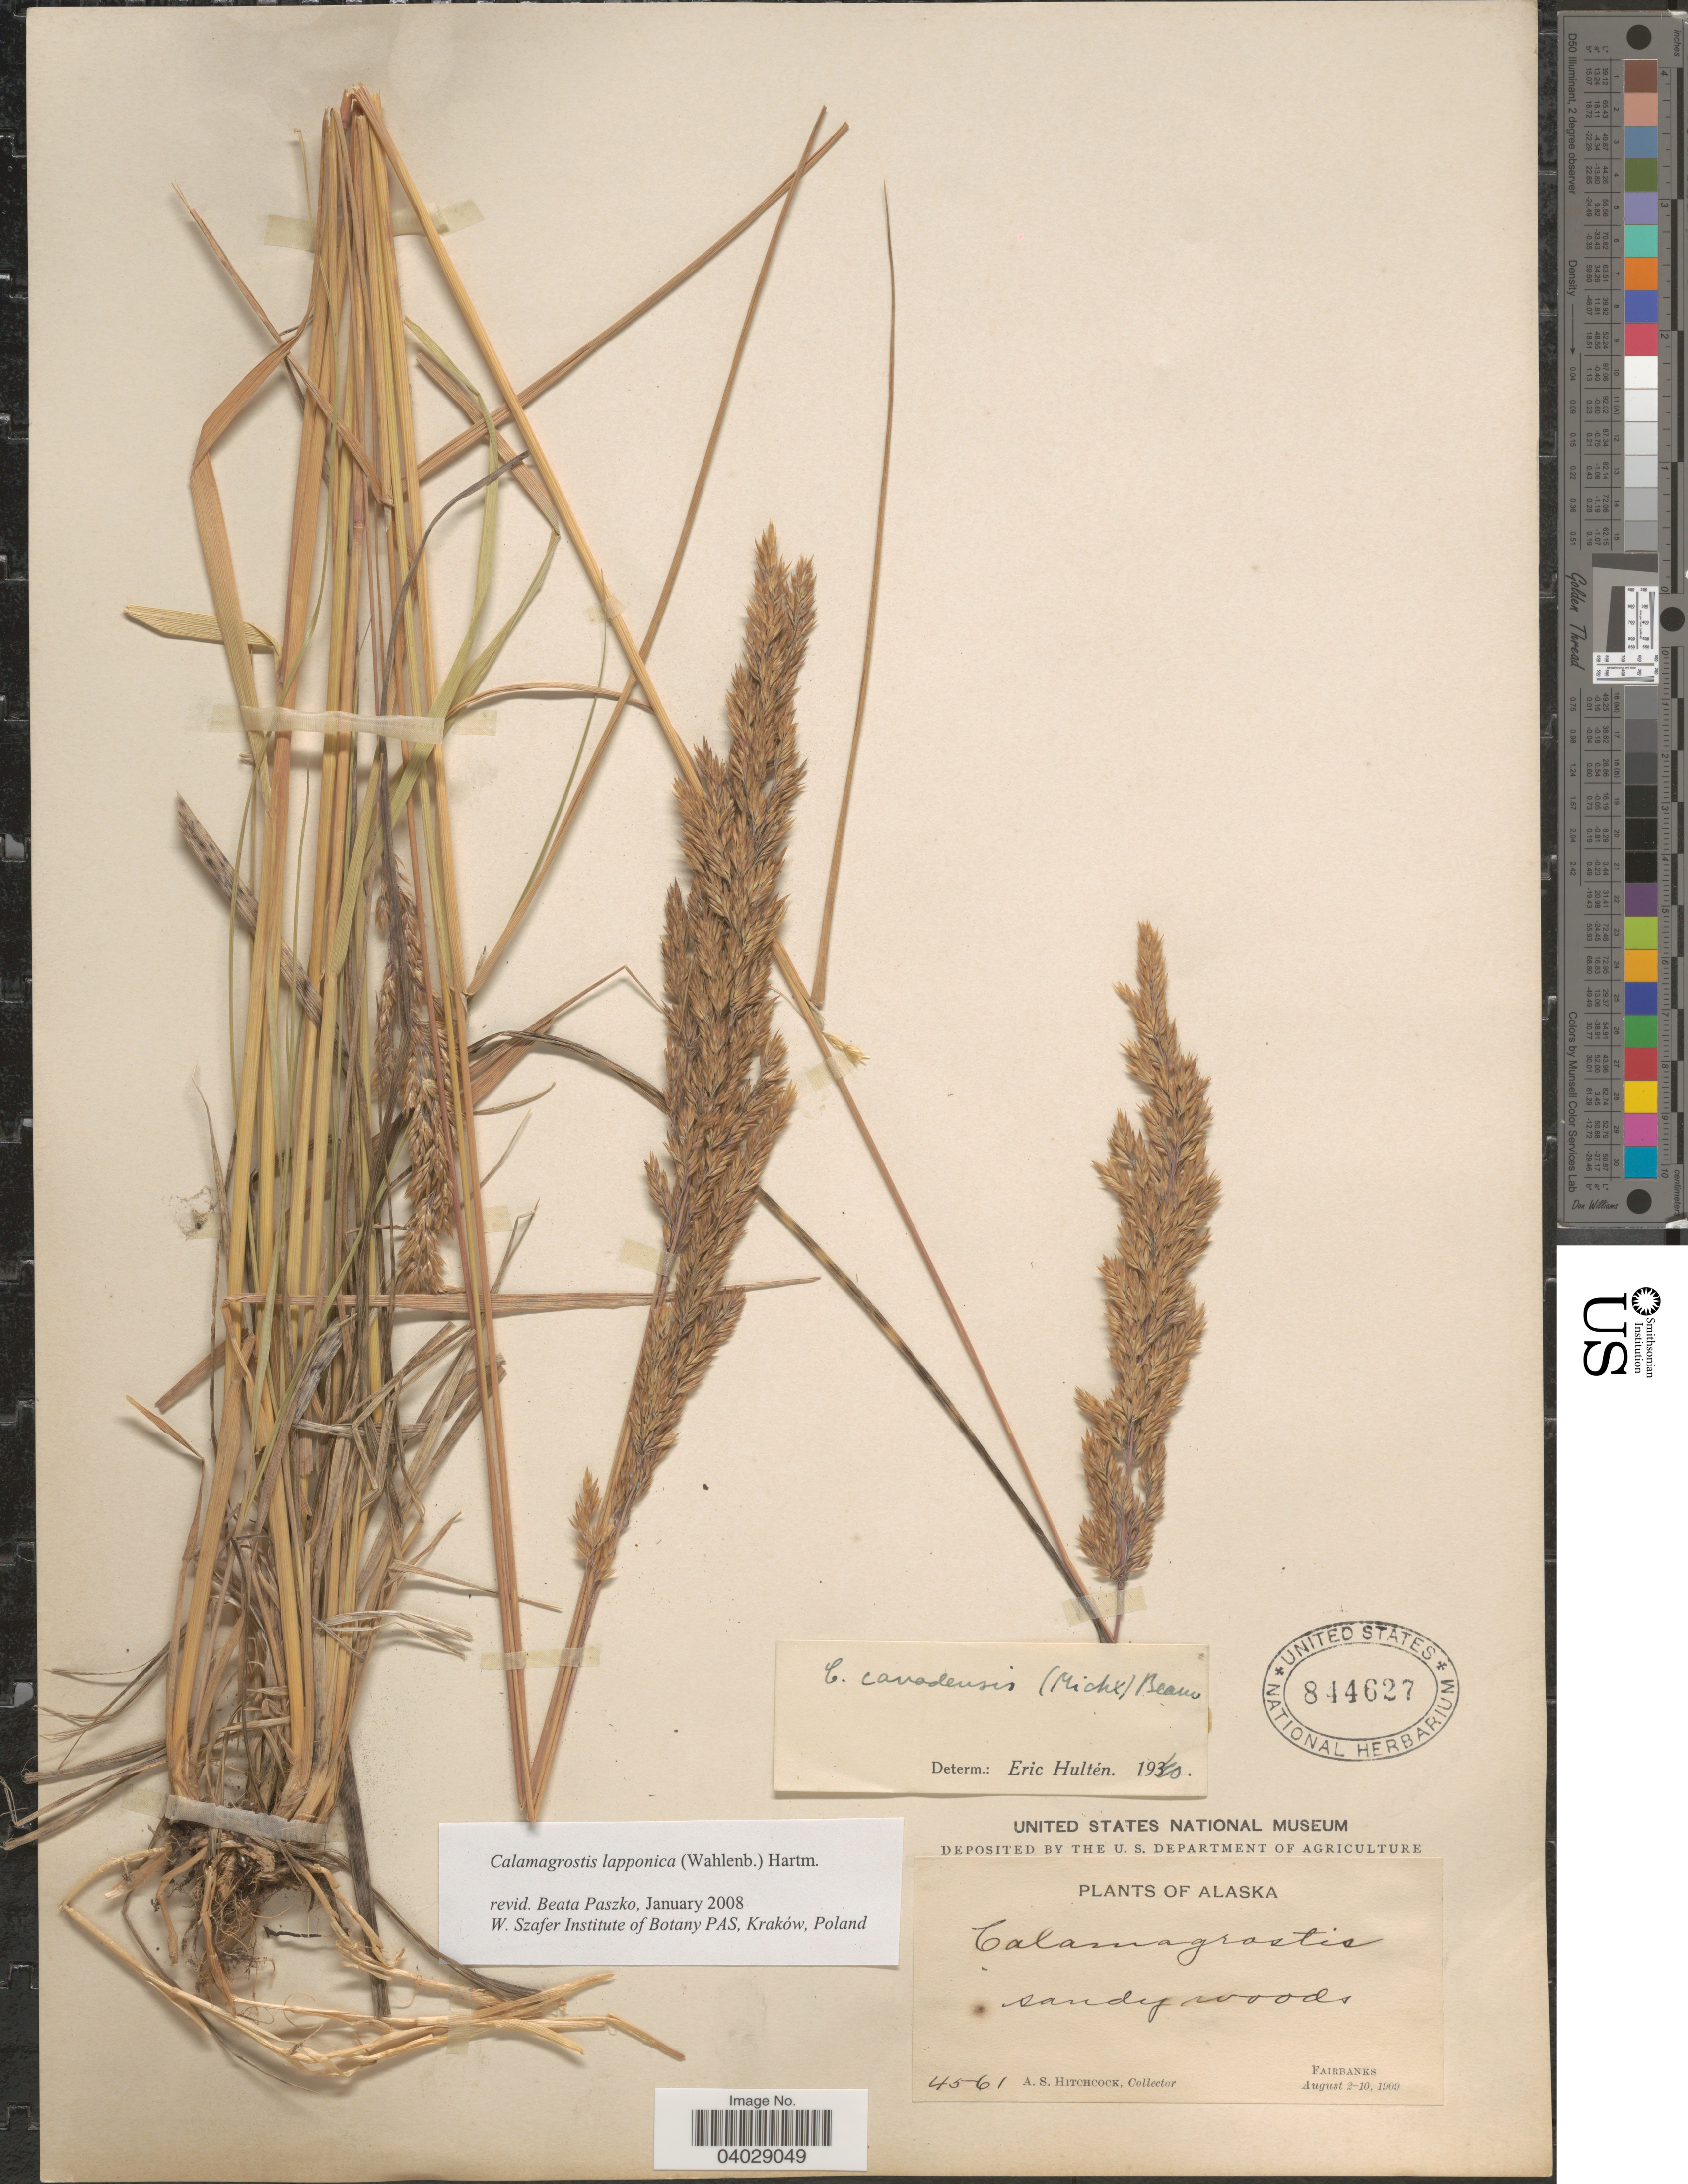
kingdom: Plantae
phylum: Tracheophyta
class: Liliopsida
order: Poales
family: Poaceae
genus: Calamagrostis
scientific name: Calamagrostis lapponica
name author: (Wahlenb.) Hartm.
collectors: A. S. Hitchcock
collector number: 4561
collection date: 1909-08-02/1909-08-10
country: United States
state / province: Alaska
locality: Fairbanks.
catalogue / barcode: US 844627